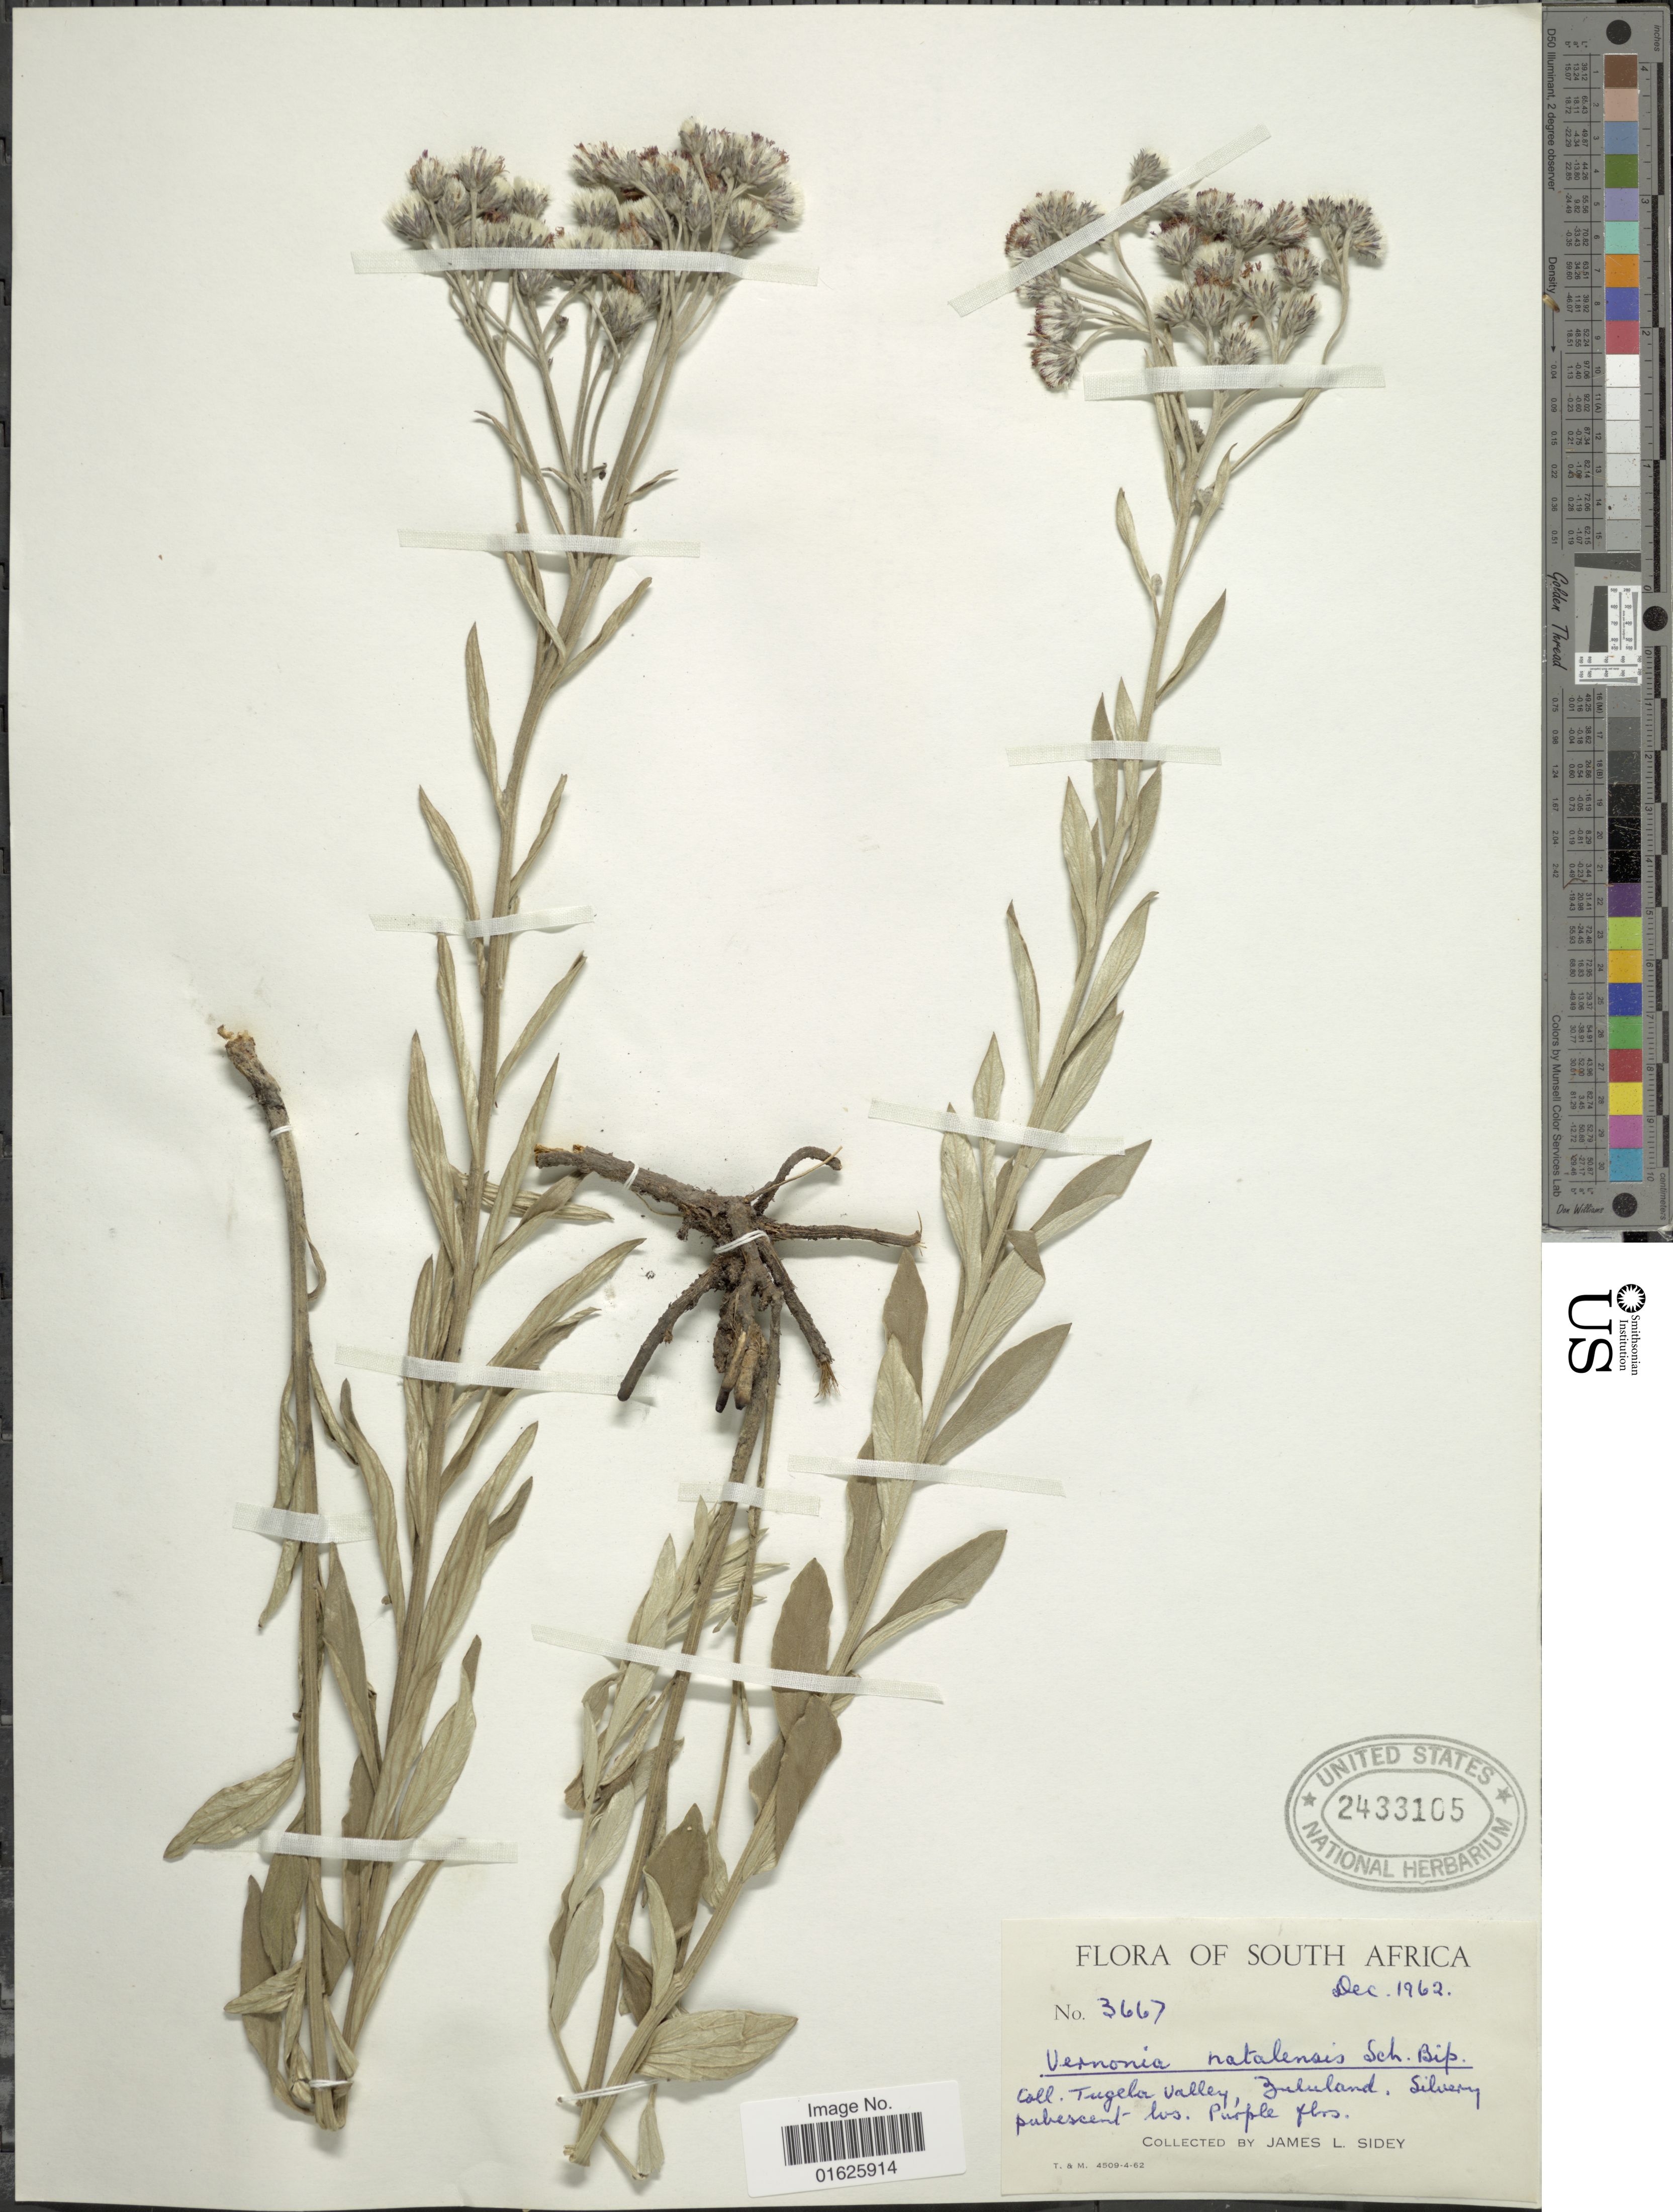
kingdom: Plantae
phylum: Tracheophyta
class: Magnoliopsida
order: Asterales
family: Asteraceae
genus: Hilliardiella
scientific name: Hilliardiella aristata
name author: (DC.) H. Rob.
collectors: J. L. Sidey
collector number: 3667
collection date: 1962-12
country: South Africa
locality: Tugela Valley, Zululand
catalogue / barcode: US 2433105